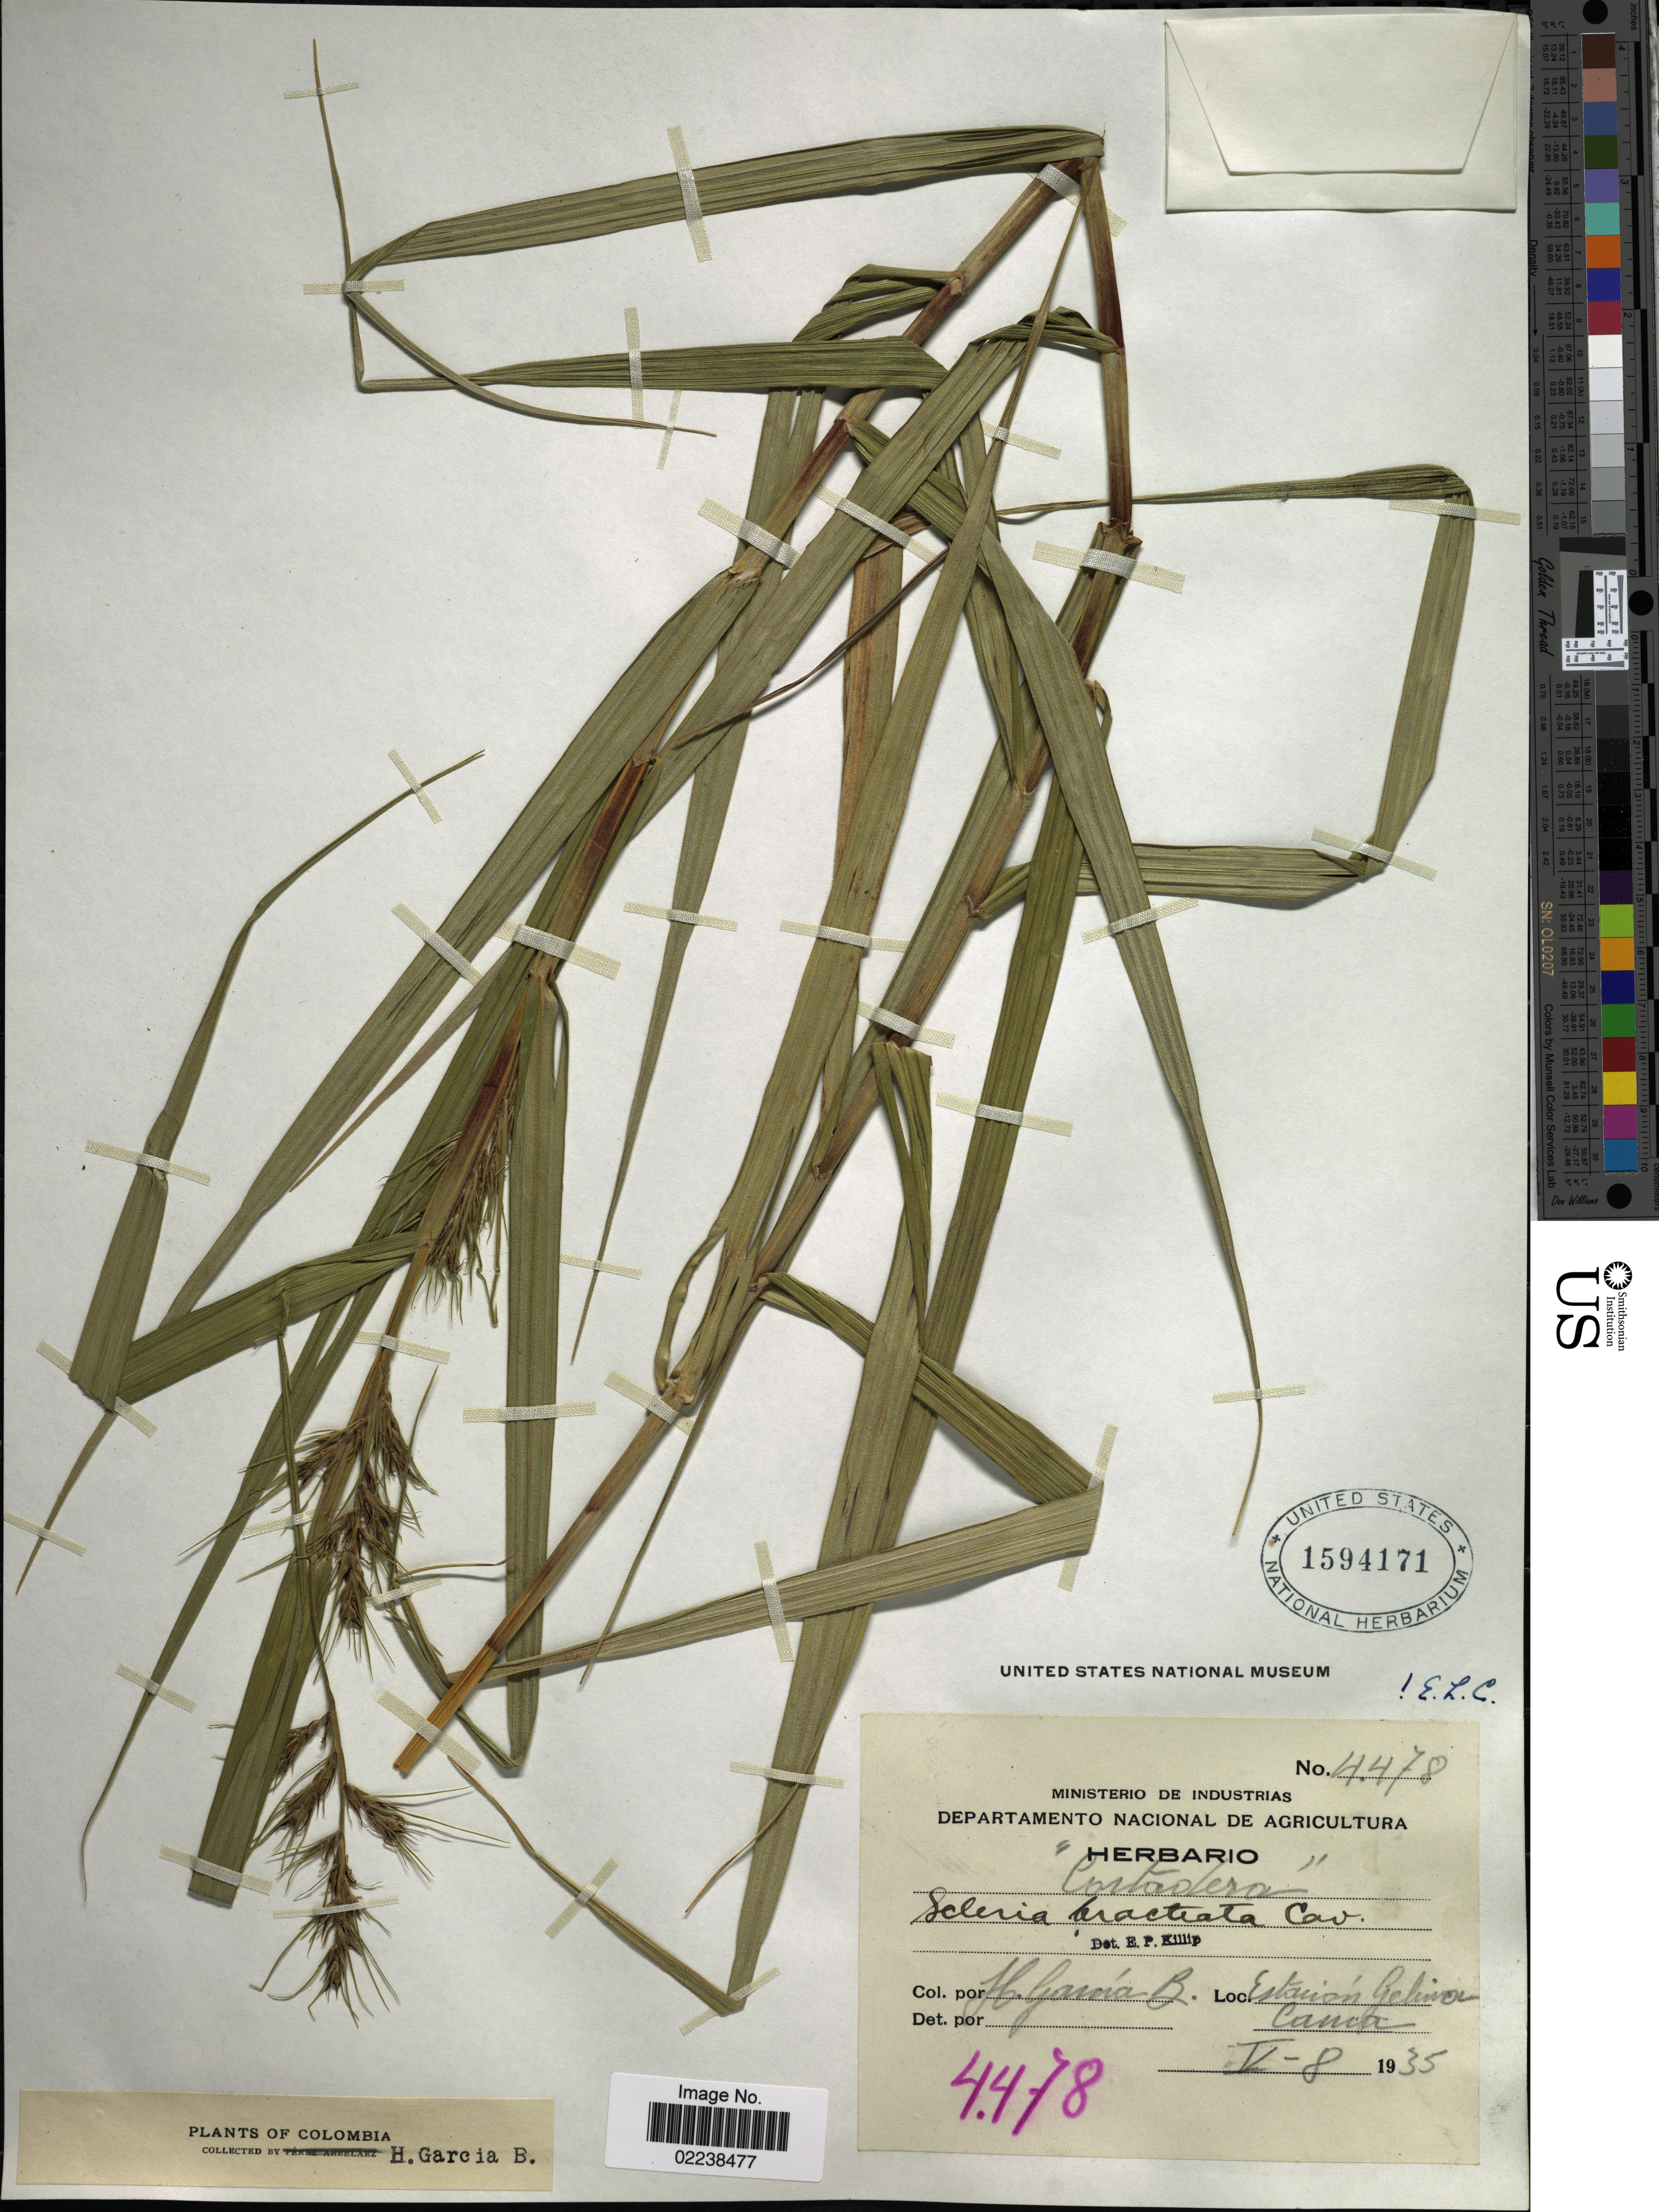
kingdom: Plantae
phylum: Tracheophyta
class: Liliopsida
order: Poales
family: Cyperaceae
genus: Scleria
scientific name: Scleria bracteata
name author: Cav.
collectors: H. García Barriga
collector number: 4478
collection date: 1935-05-08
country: Colombia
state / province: Cauca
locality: Estacion Gelima, Cauca.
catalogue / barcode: US 1594171